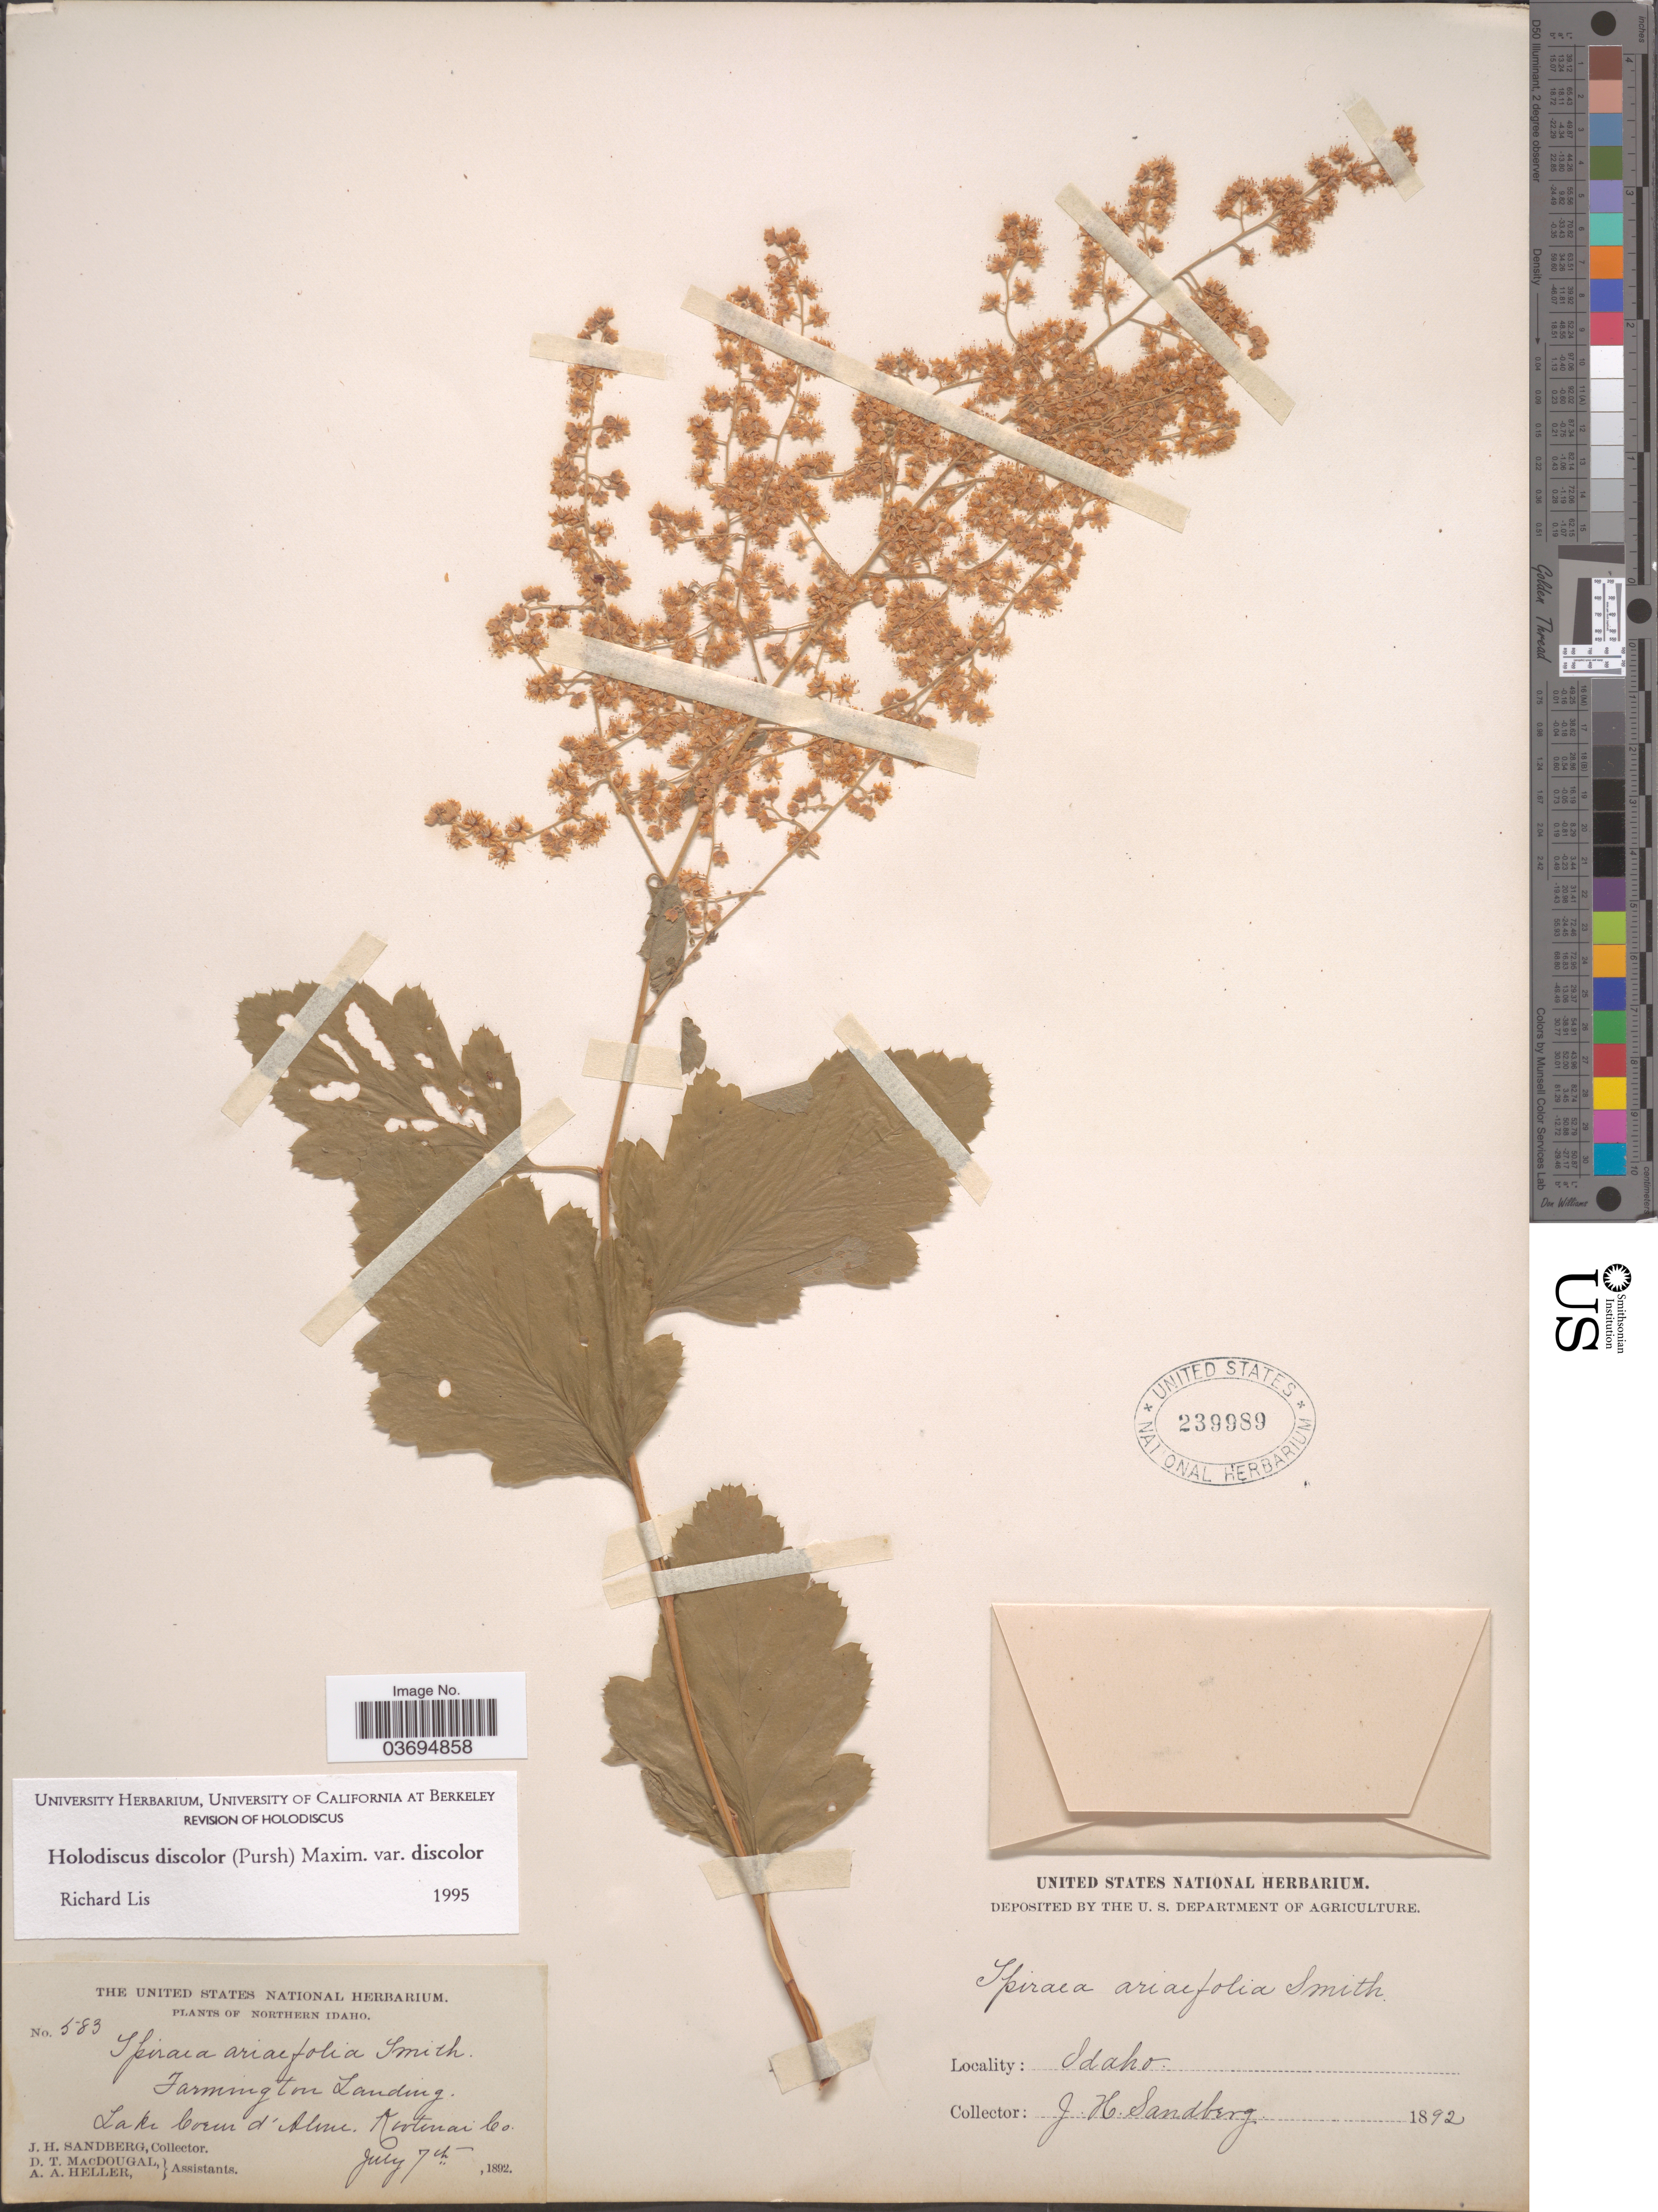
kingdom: Plantae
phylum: Tracheophyta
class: Magnoliopsida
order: Rosales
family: Rosaceae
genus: Holodiscus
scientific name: Holodiscus discolor var. discolor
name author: (Pursh) Maxim.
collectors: J. H. Sandberg, D. T. MacDougal & A. A. Heller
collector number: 583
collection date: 1892-07-07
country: United States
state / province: Idaho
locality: Northern Idaho. Farmington Landing. Lake Coeur d' Alene. Kootenai Co.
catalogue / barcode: US 239989